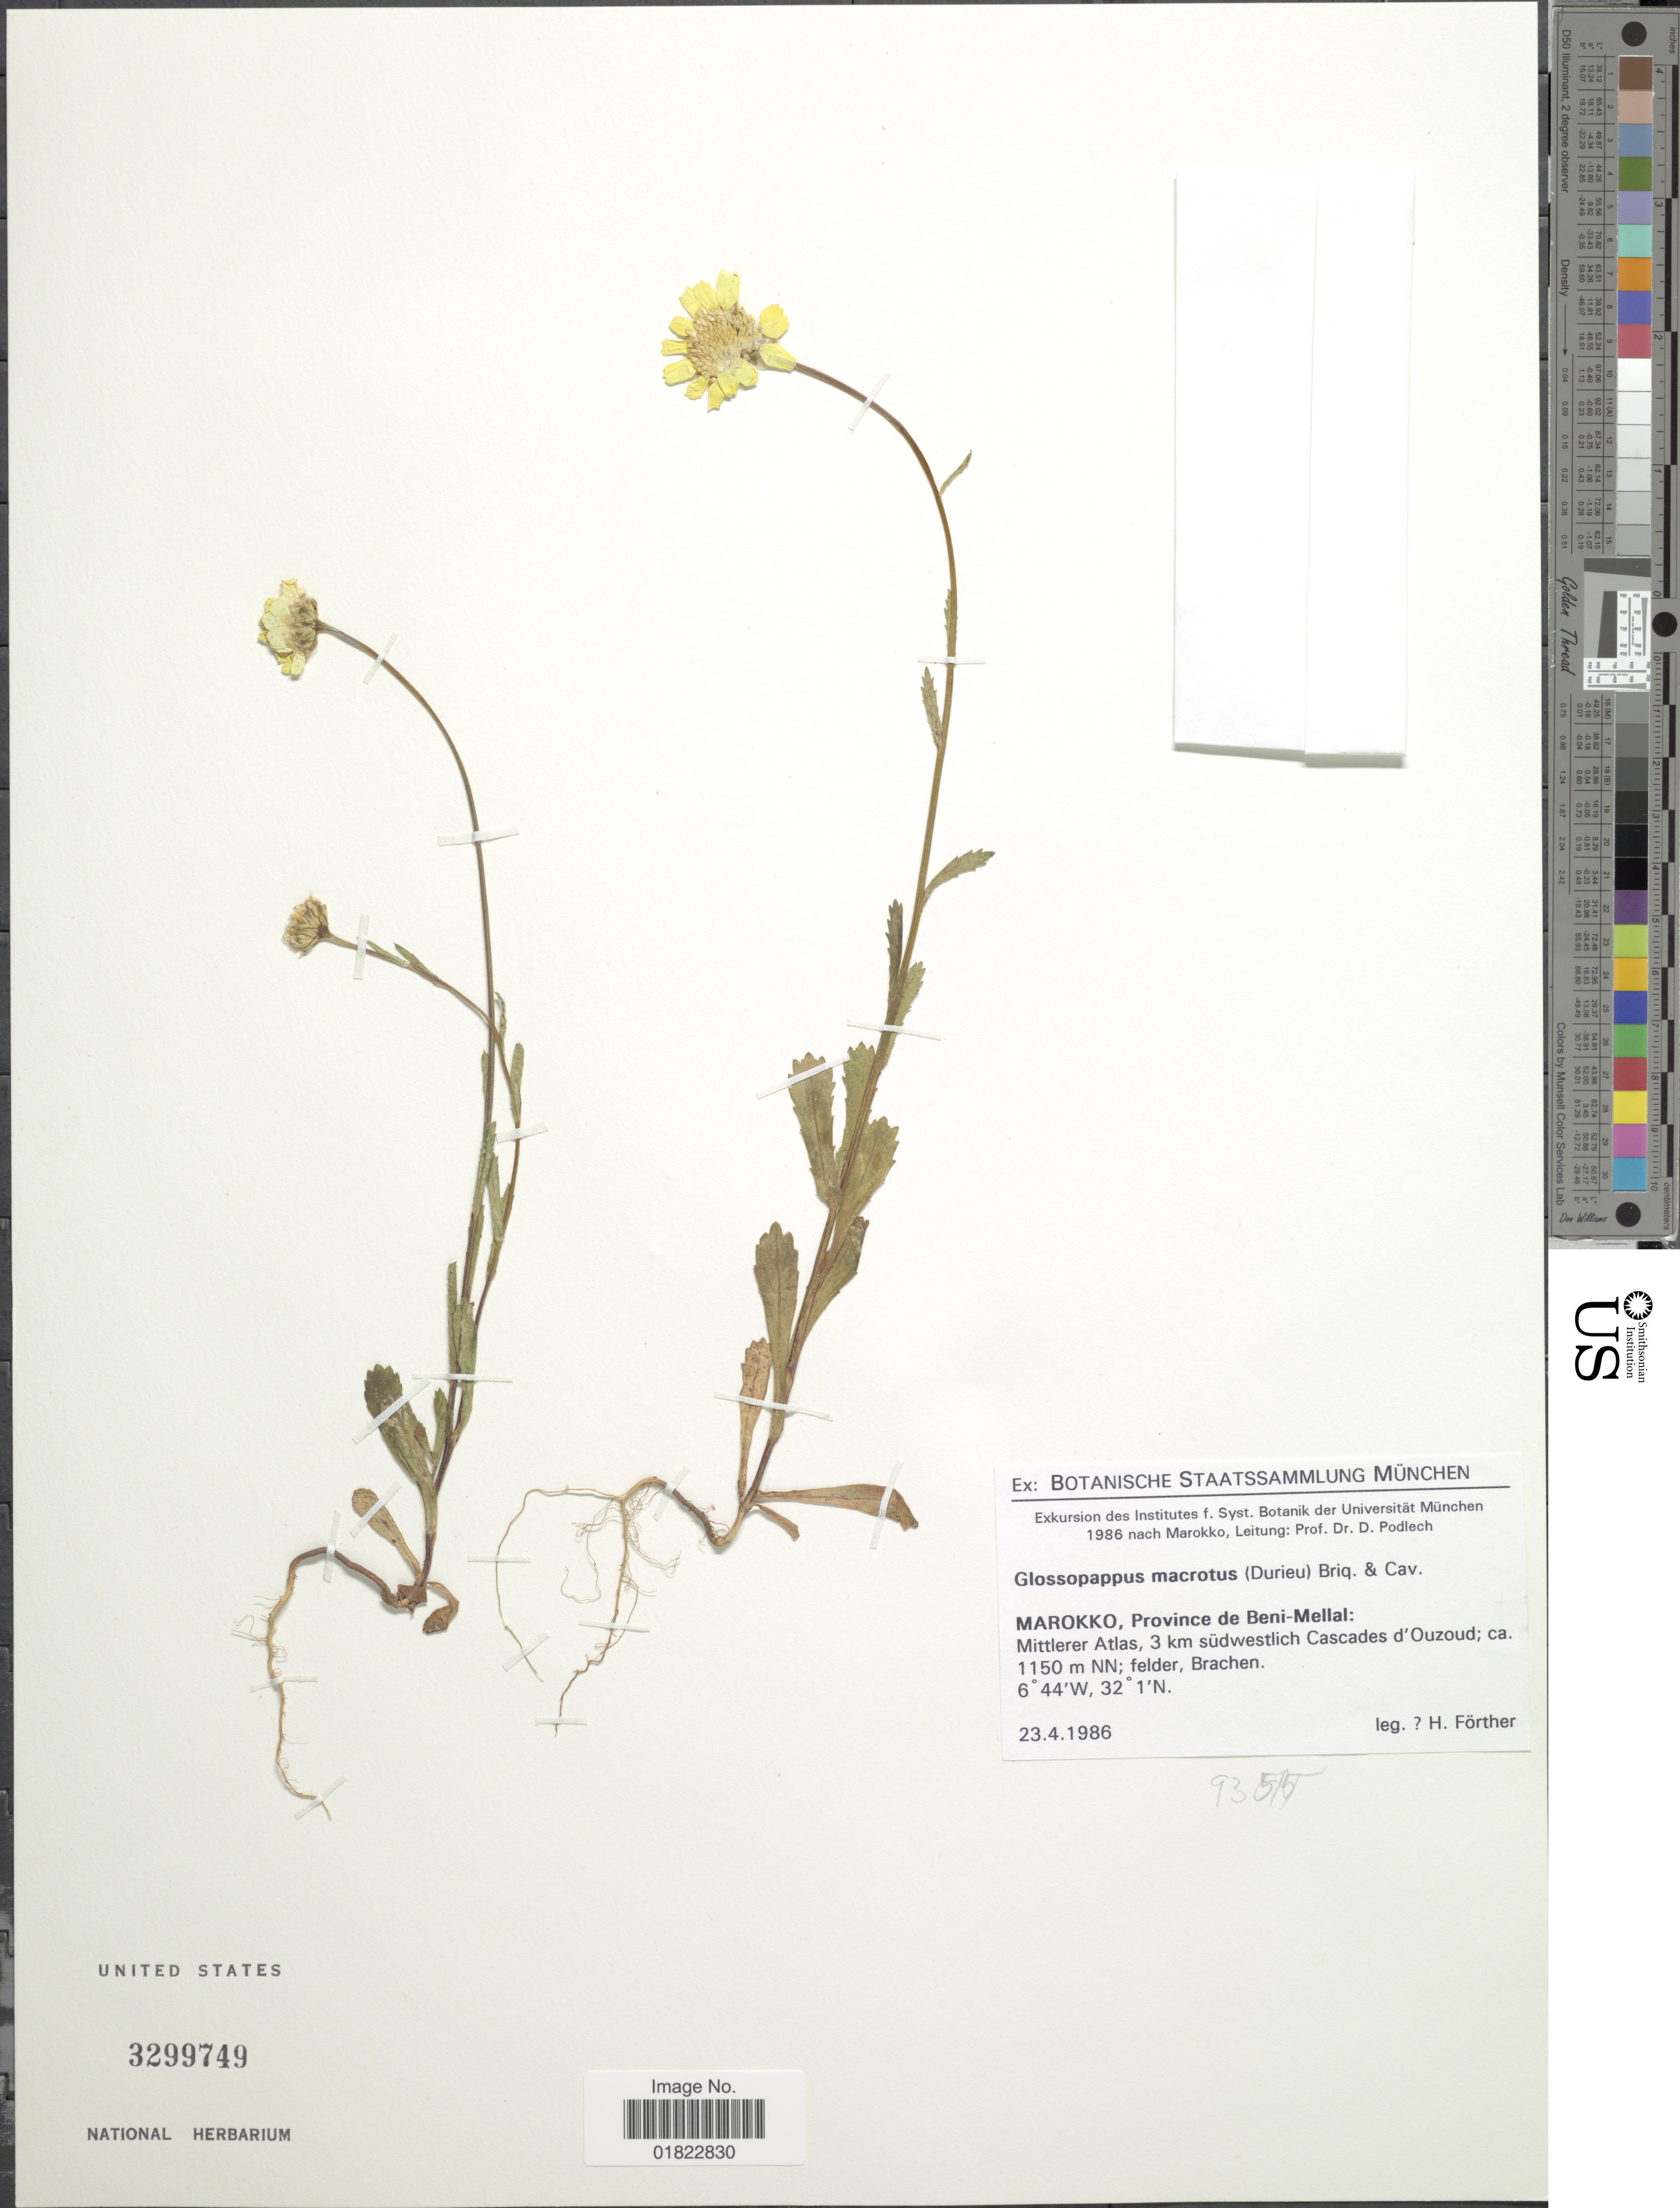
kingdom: Plantae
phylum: Tracheophyta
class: Magnoliopsida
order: Asterales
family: Asteraceae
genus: Glossopappus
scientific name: Glossopappus macrotus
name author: (Durieu) Briq.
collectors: H. Förther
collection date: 1986-04-23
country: Morocco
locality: Marokko, Province de Beni-Mellal, Mittlerer Atlas, 3 km sudwestlich Cascades d'Ouzoud.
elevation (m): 1150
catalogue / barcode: US 3299749